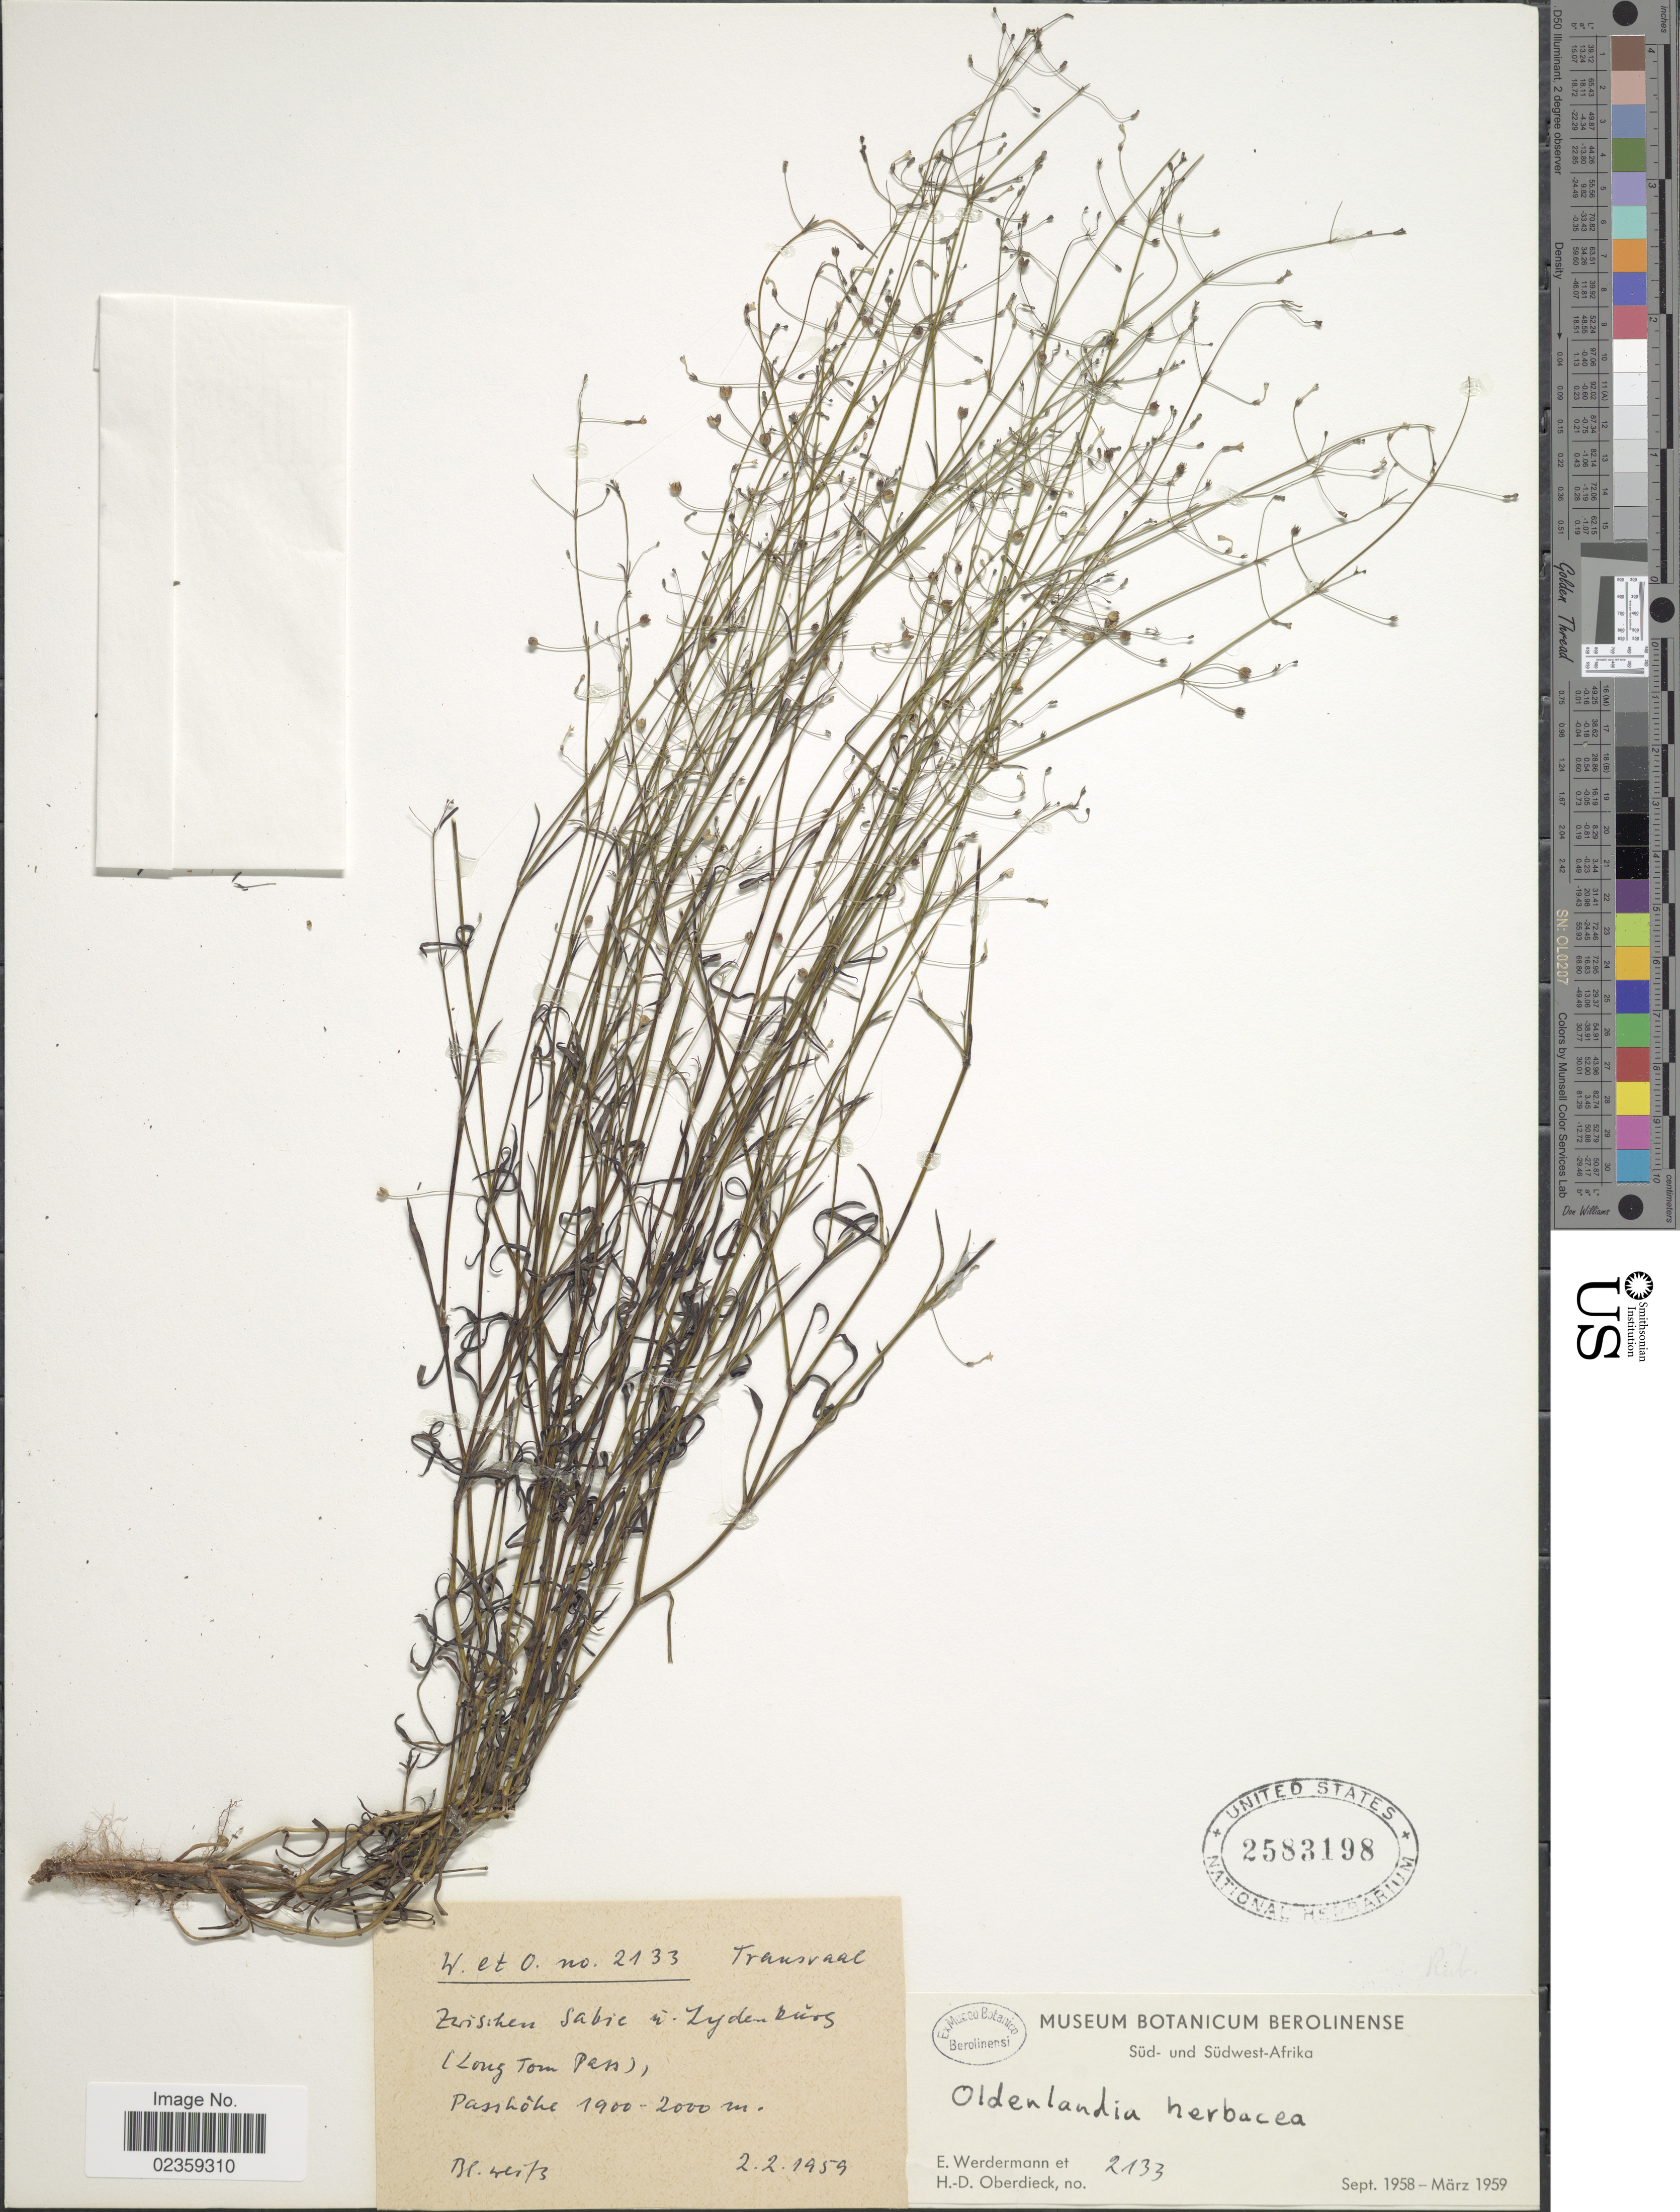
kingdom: Plantae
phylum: Tracheophyta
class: Magnoliopsida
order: Gentianales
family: Rubiaceae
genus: Oldenlandia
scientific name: Oldenlandia herbacea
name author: (L.) Roxb.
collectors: E. Werdermann & H. Oberdieck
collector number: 2133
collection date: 1959-02-02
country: South Africa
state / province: Mpumalanga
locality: Sud- und Sudwest -Afrika. Transvaal. Zwischen Sabie ü. Lydenbürg (Long Tom Pass)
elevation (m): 1900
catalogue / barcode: US 2583198